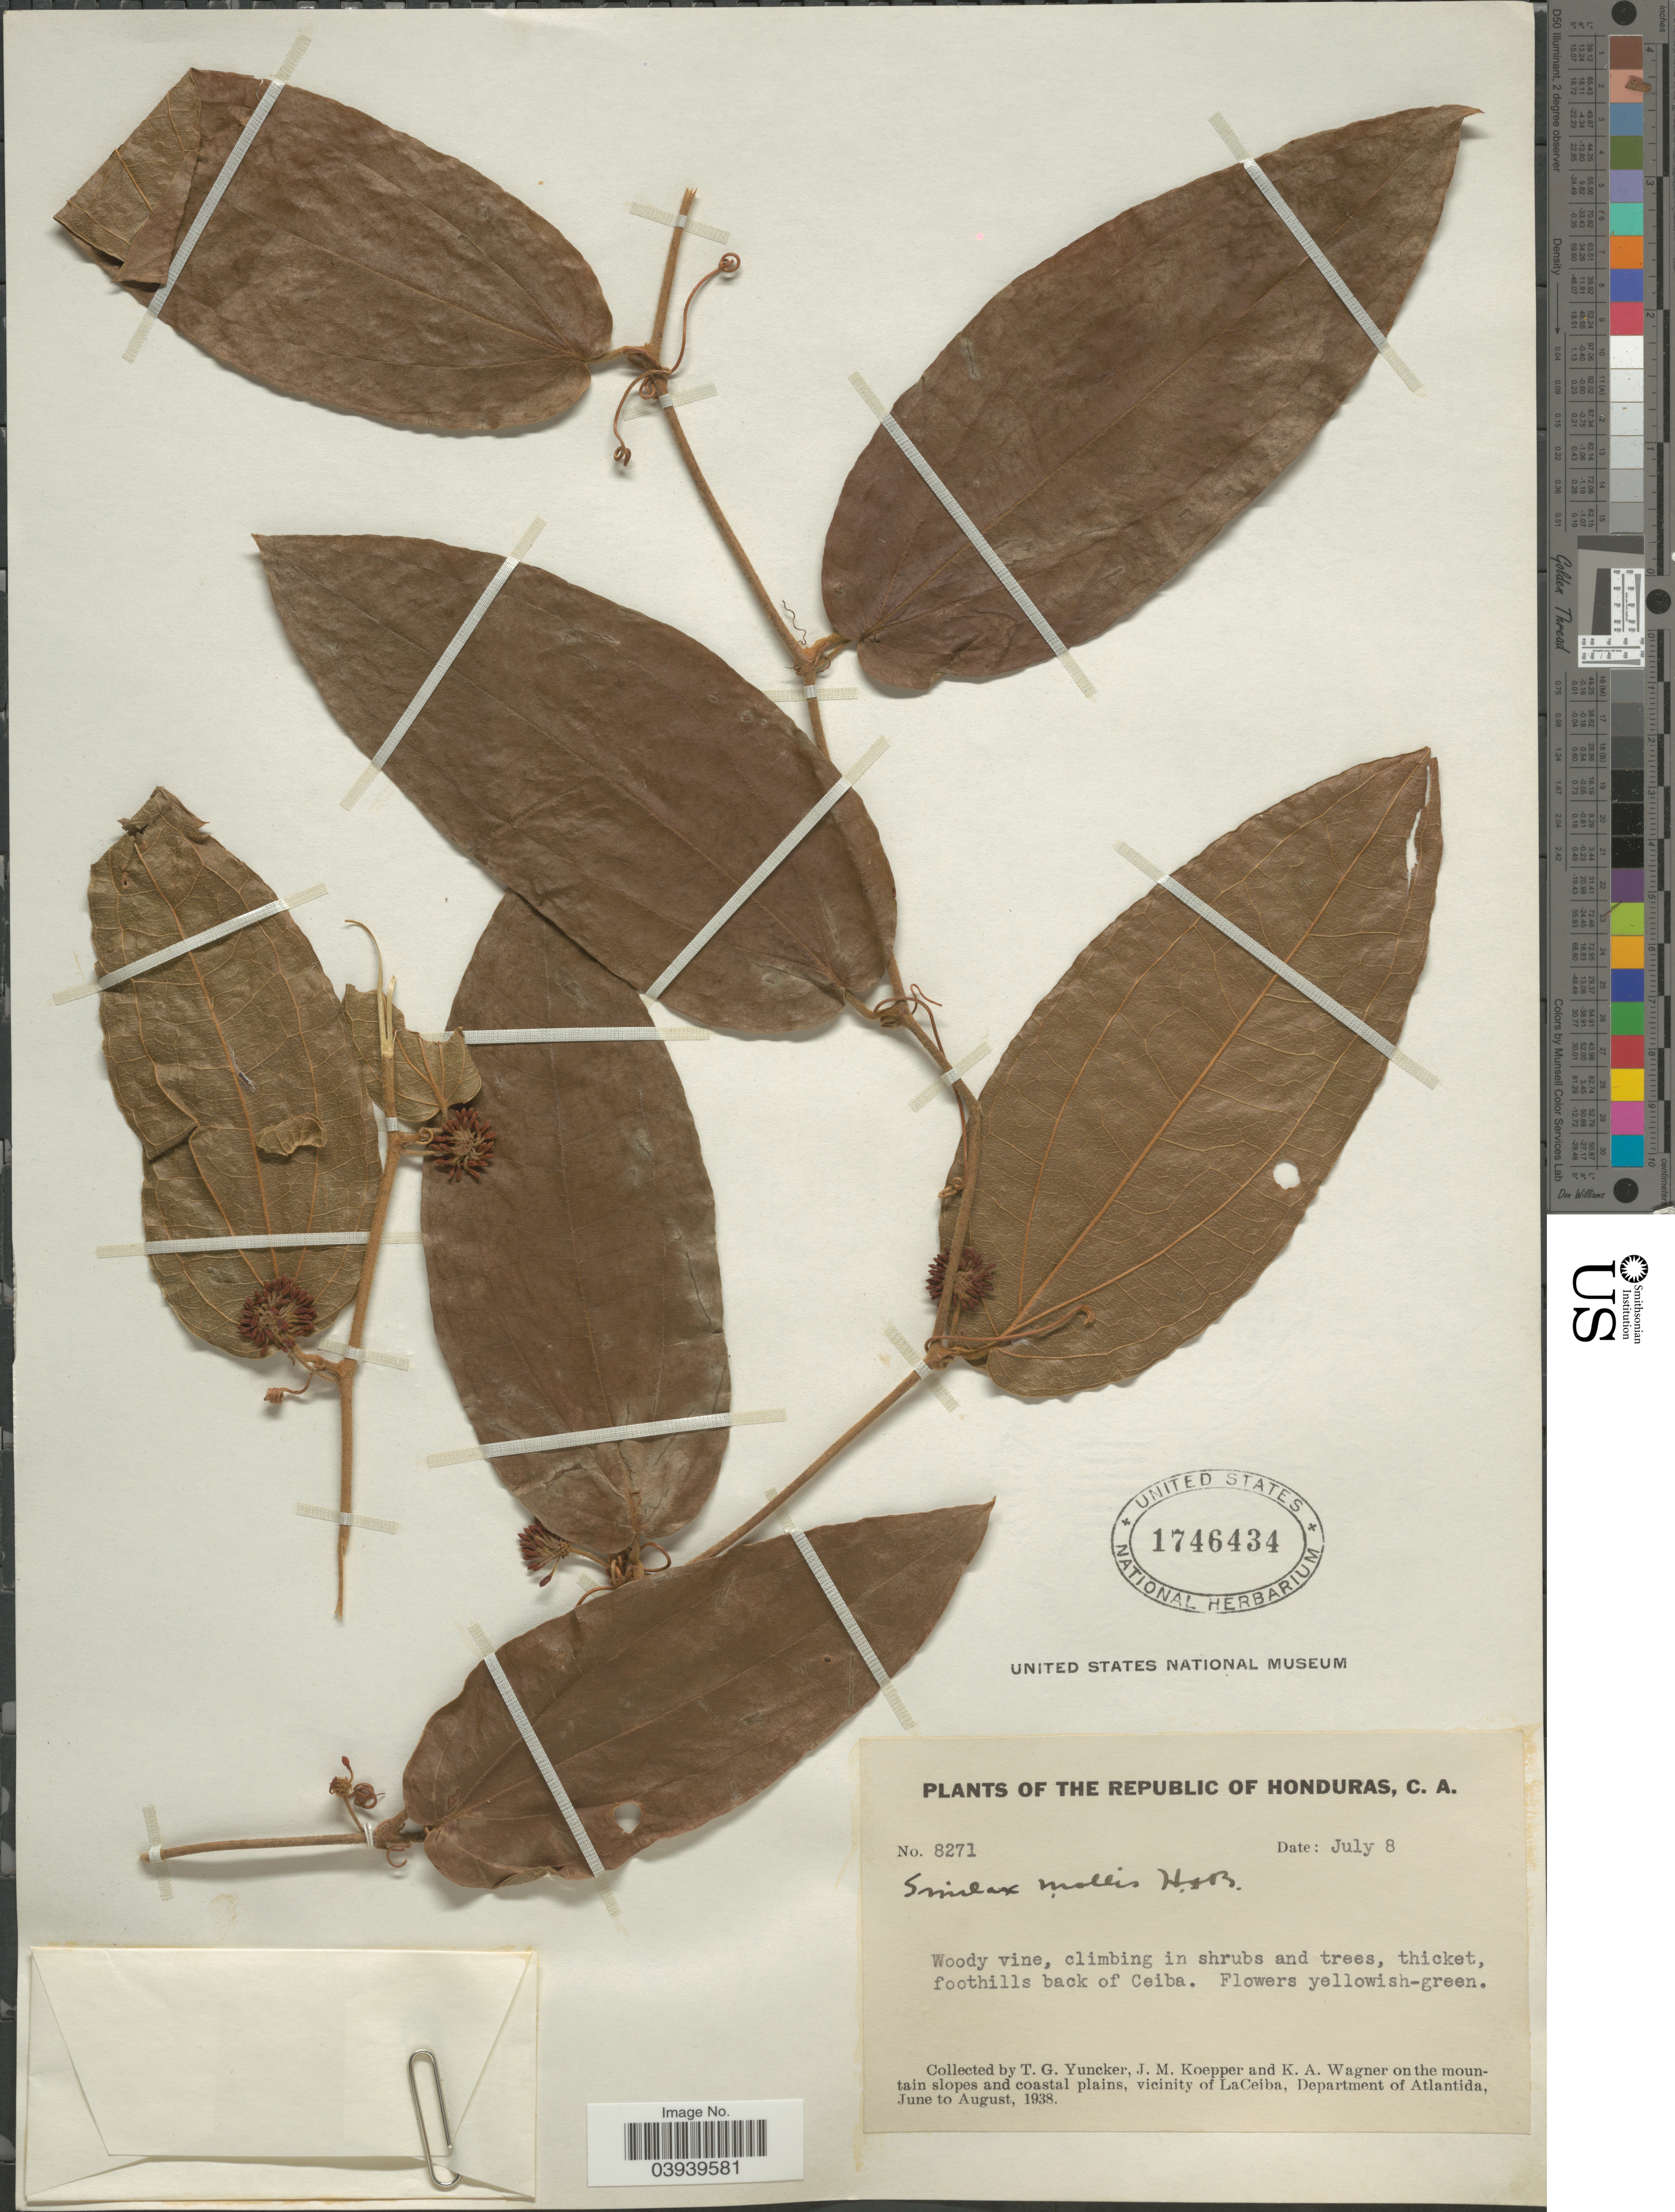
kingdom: Plantae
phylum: Tracheophyta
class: Liliopsida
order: Liliales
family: Smilacaceae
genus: Smilax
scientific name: Smilax mollis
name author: Humb. & Bonpl. ex Willd.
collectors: T. G. Yuncker, J. M. Koepper & K. A. Wagner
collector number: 8271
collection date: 1938-07-08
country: Honduras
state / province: Atlantida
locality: Woody vine, climbing in shrubs and trees, thickets, foothills back of Ceiva. On the mountain slopes and coastal plains, vicinity of LaCeiba, Department of Atlantida.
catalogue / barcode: US 1746434